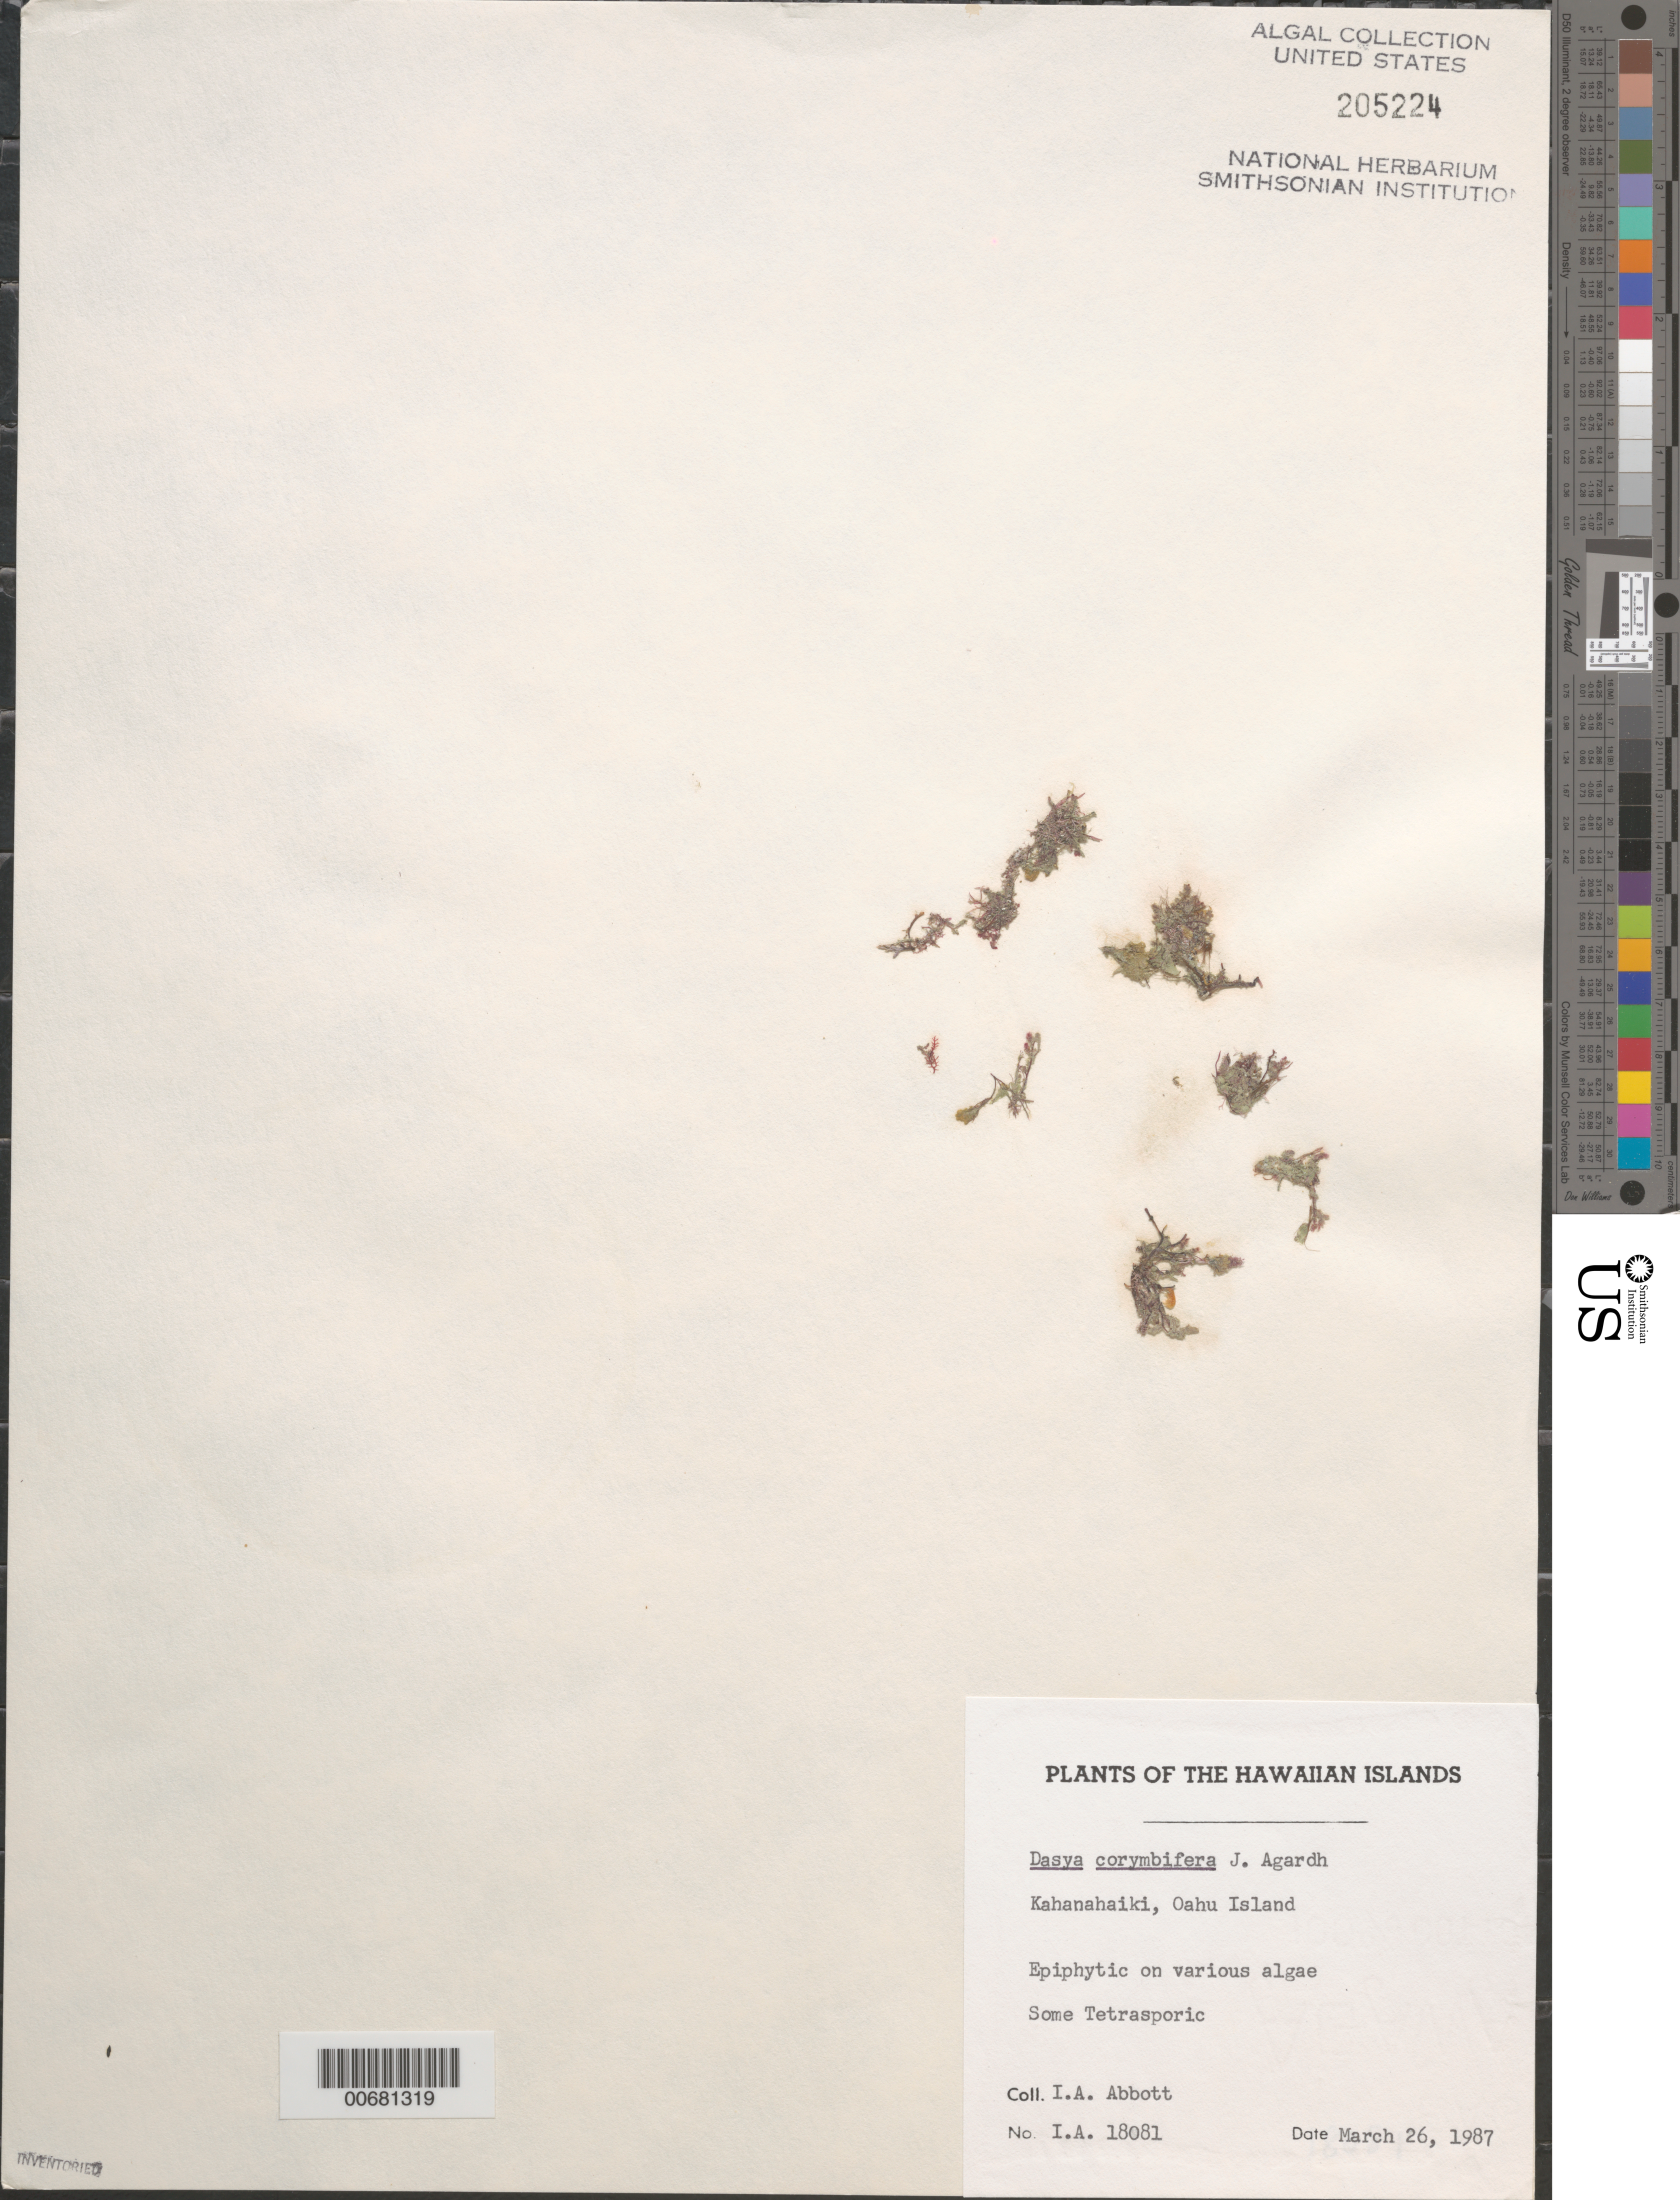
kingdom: Plantae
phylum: Rhodophyta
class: Florideophyceae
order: Ceramiales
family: Dasyaceae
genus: Dasya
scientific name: Dasya corymbifera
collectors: I. A. Abbott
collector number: IAA 18081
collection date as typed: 26 Mar 1987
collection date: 1987-03-26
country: United States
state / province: Hawaii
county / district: Honolulu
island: Oahu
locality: Kahanahaiki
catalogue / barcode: US 205224